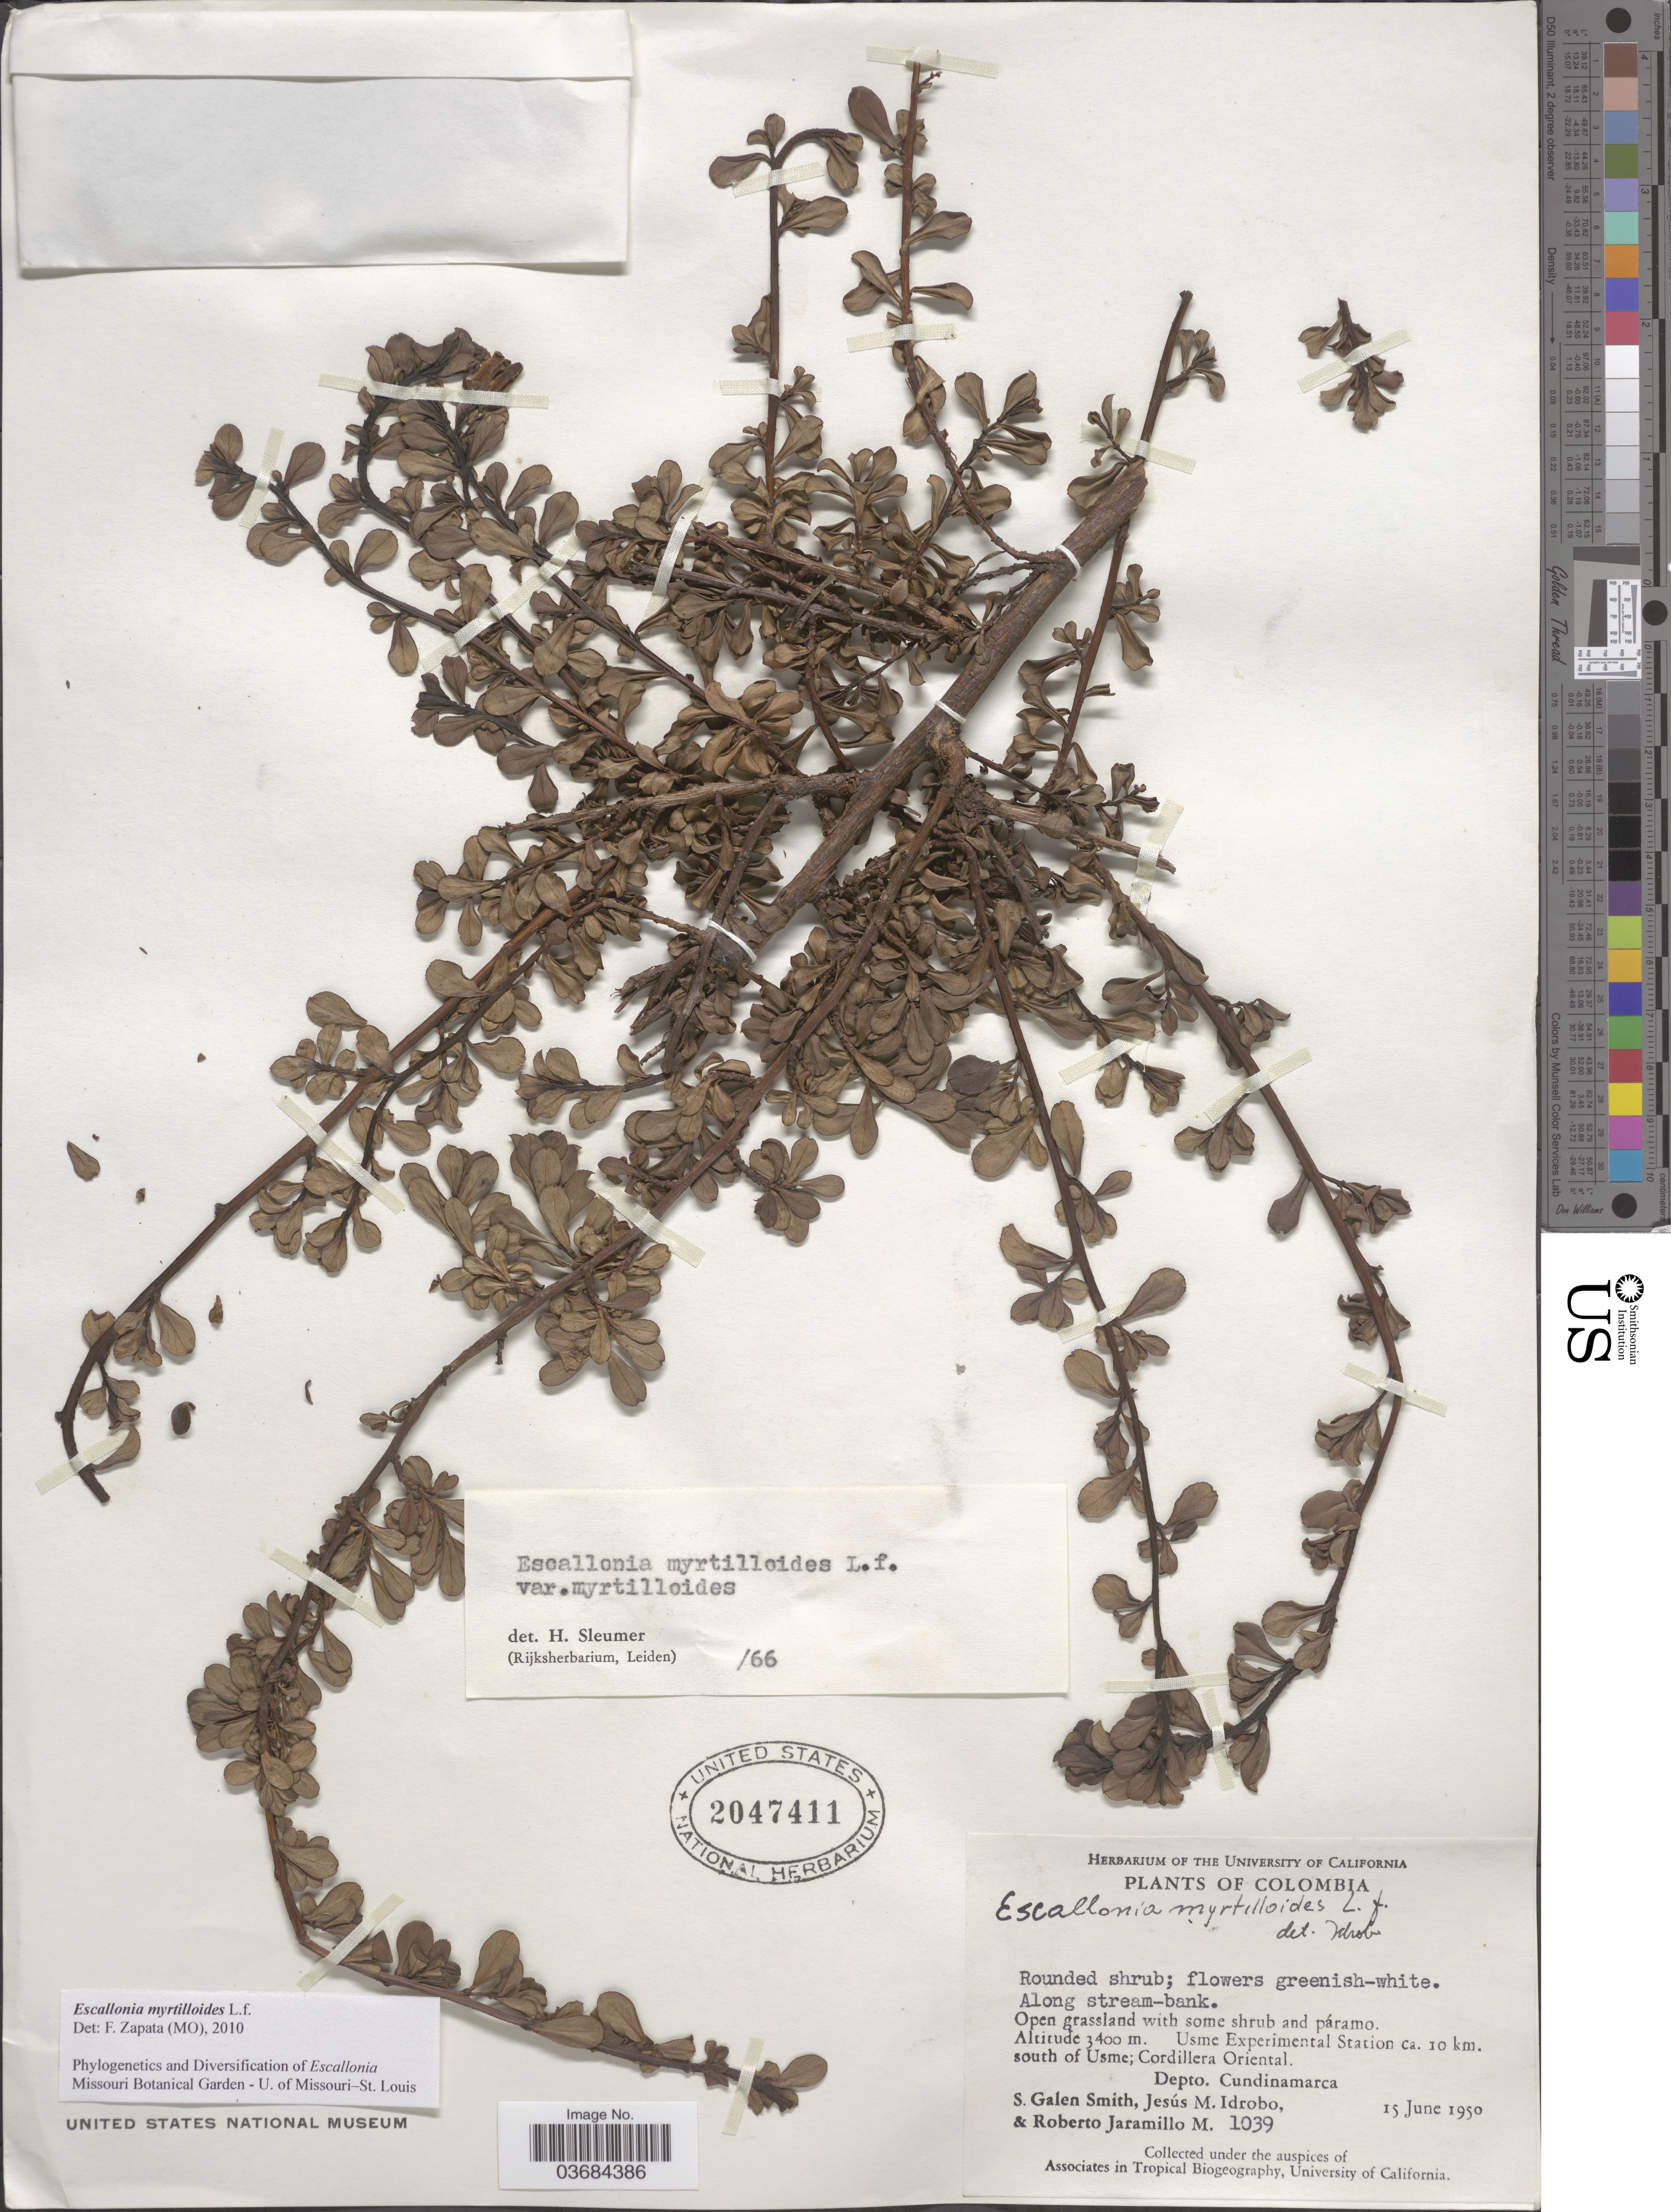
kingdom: Plantae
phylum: Tracheophyta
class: Magnoliopsida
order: Escalloniales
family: Escalloniaceae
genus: Escallonia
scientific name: Escallonia myrtilloides var. myrtilloides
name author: L. f.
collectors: S. G. Smith, J. M. Idrobo & R. Jaramillo M.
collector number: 1039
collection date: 1950-06-15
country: Colombia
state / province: Cundinamarca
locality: Along stream-bank. Open grassland with some shrub and páramo. Usme Experimental Station Ca. 10 km. south of Usme; Cordillera Oriental. Depto.Cundinamarca.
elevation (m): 3400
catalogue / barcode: US 2047411